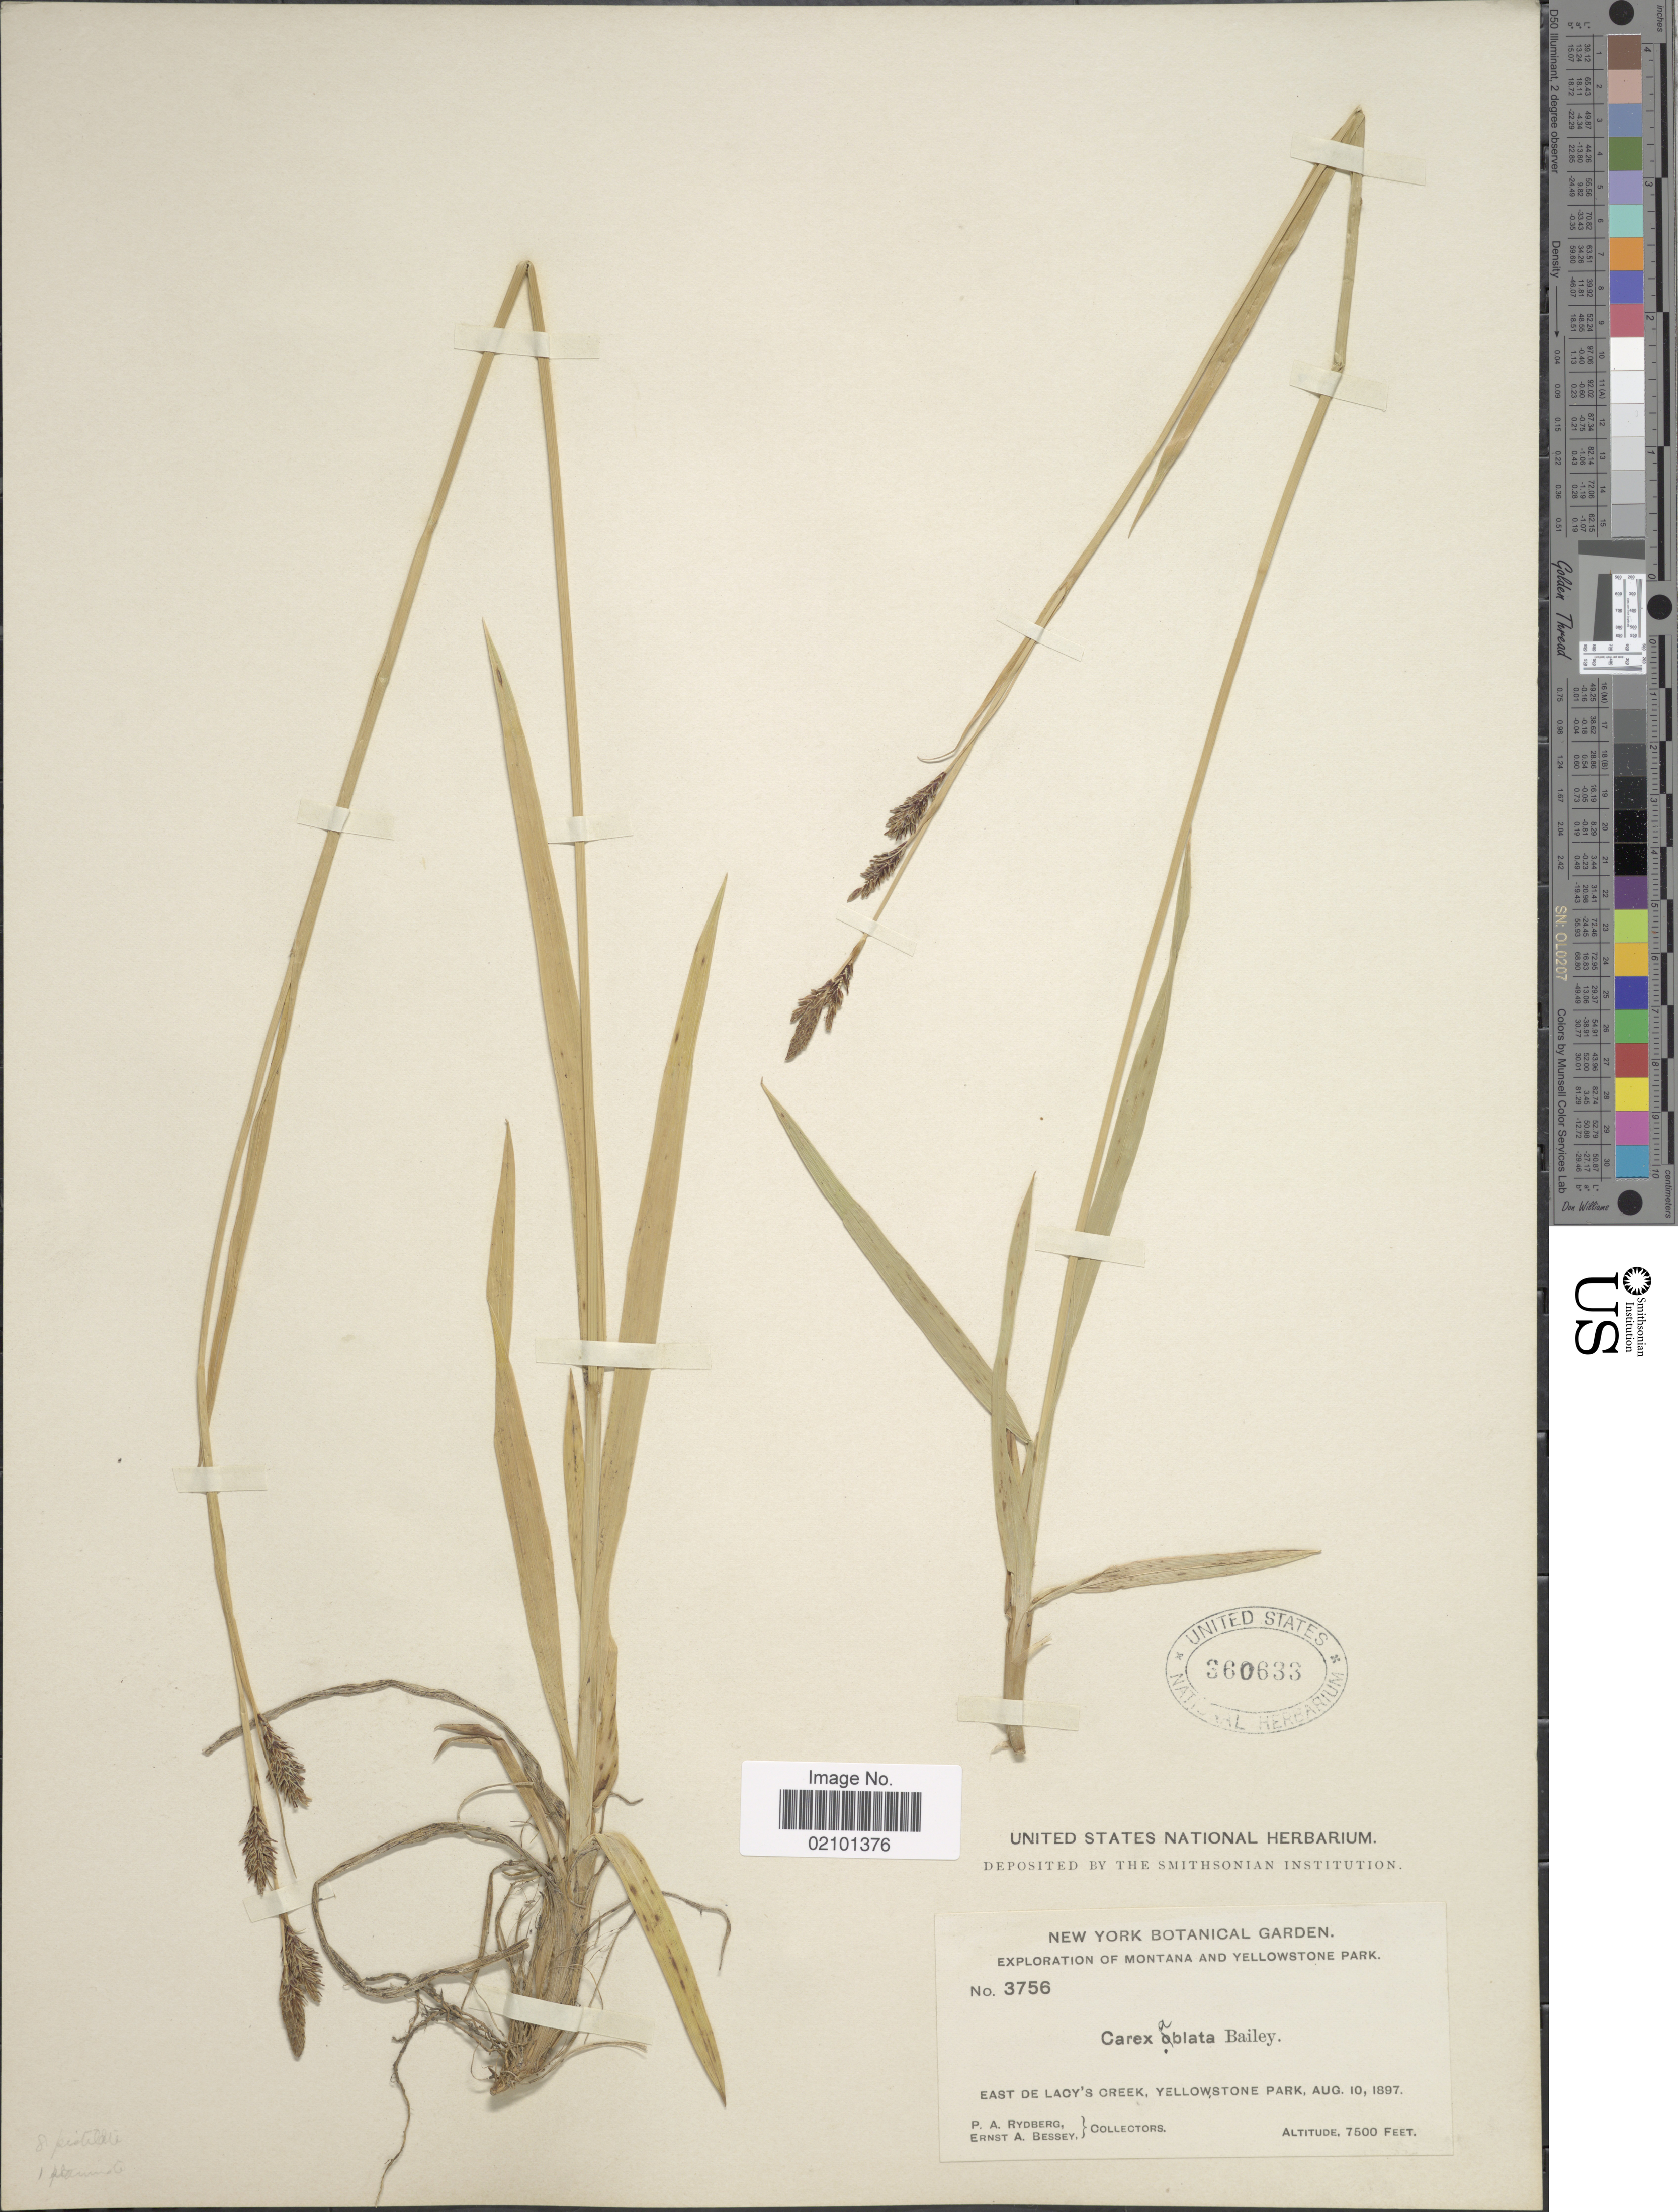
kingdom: Plantae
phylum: Tracheophyta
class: Liliopsida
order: Poales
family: Cyperaceae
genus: Carex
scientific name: Carex ablata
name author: L.H. Bailey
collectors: P. A. Rydberg & E. A. Bessey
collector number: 3756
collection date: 1897-08-10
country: United States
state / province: Wyoming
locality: Montana and Yellowstone Park. East de Lacy's Creek, Yellowstone Park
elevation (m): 2286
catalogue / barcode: US 360633